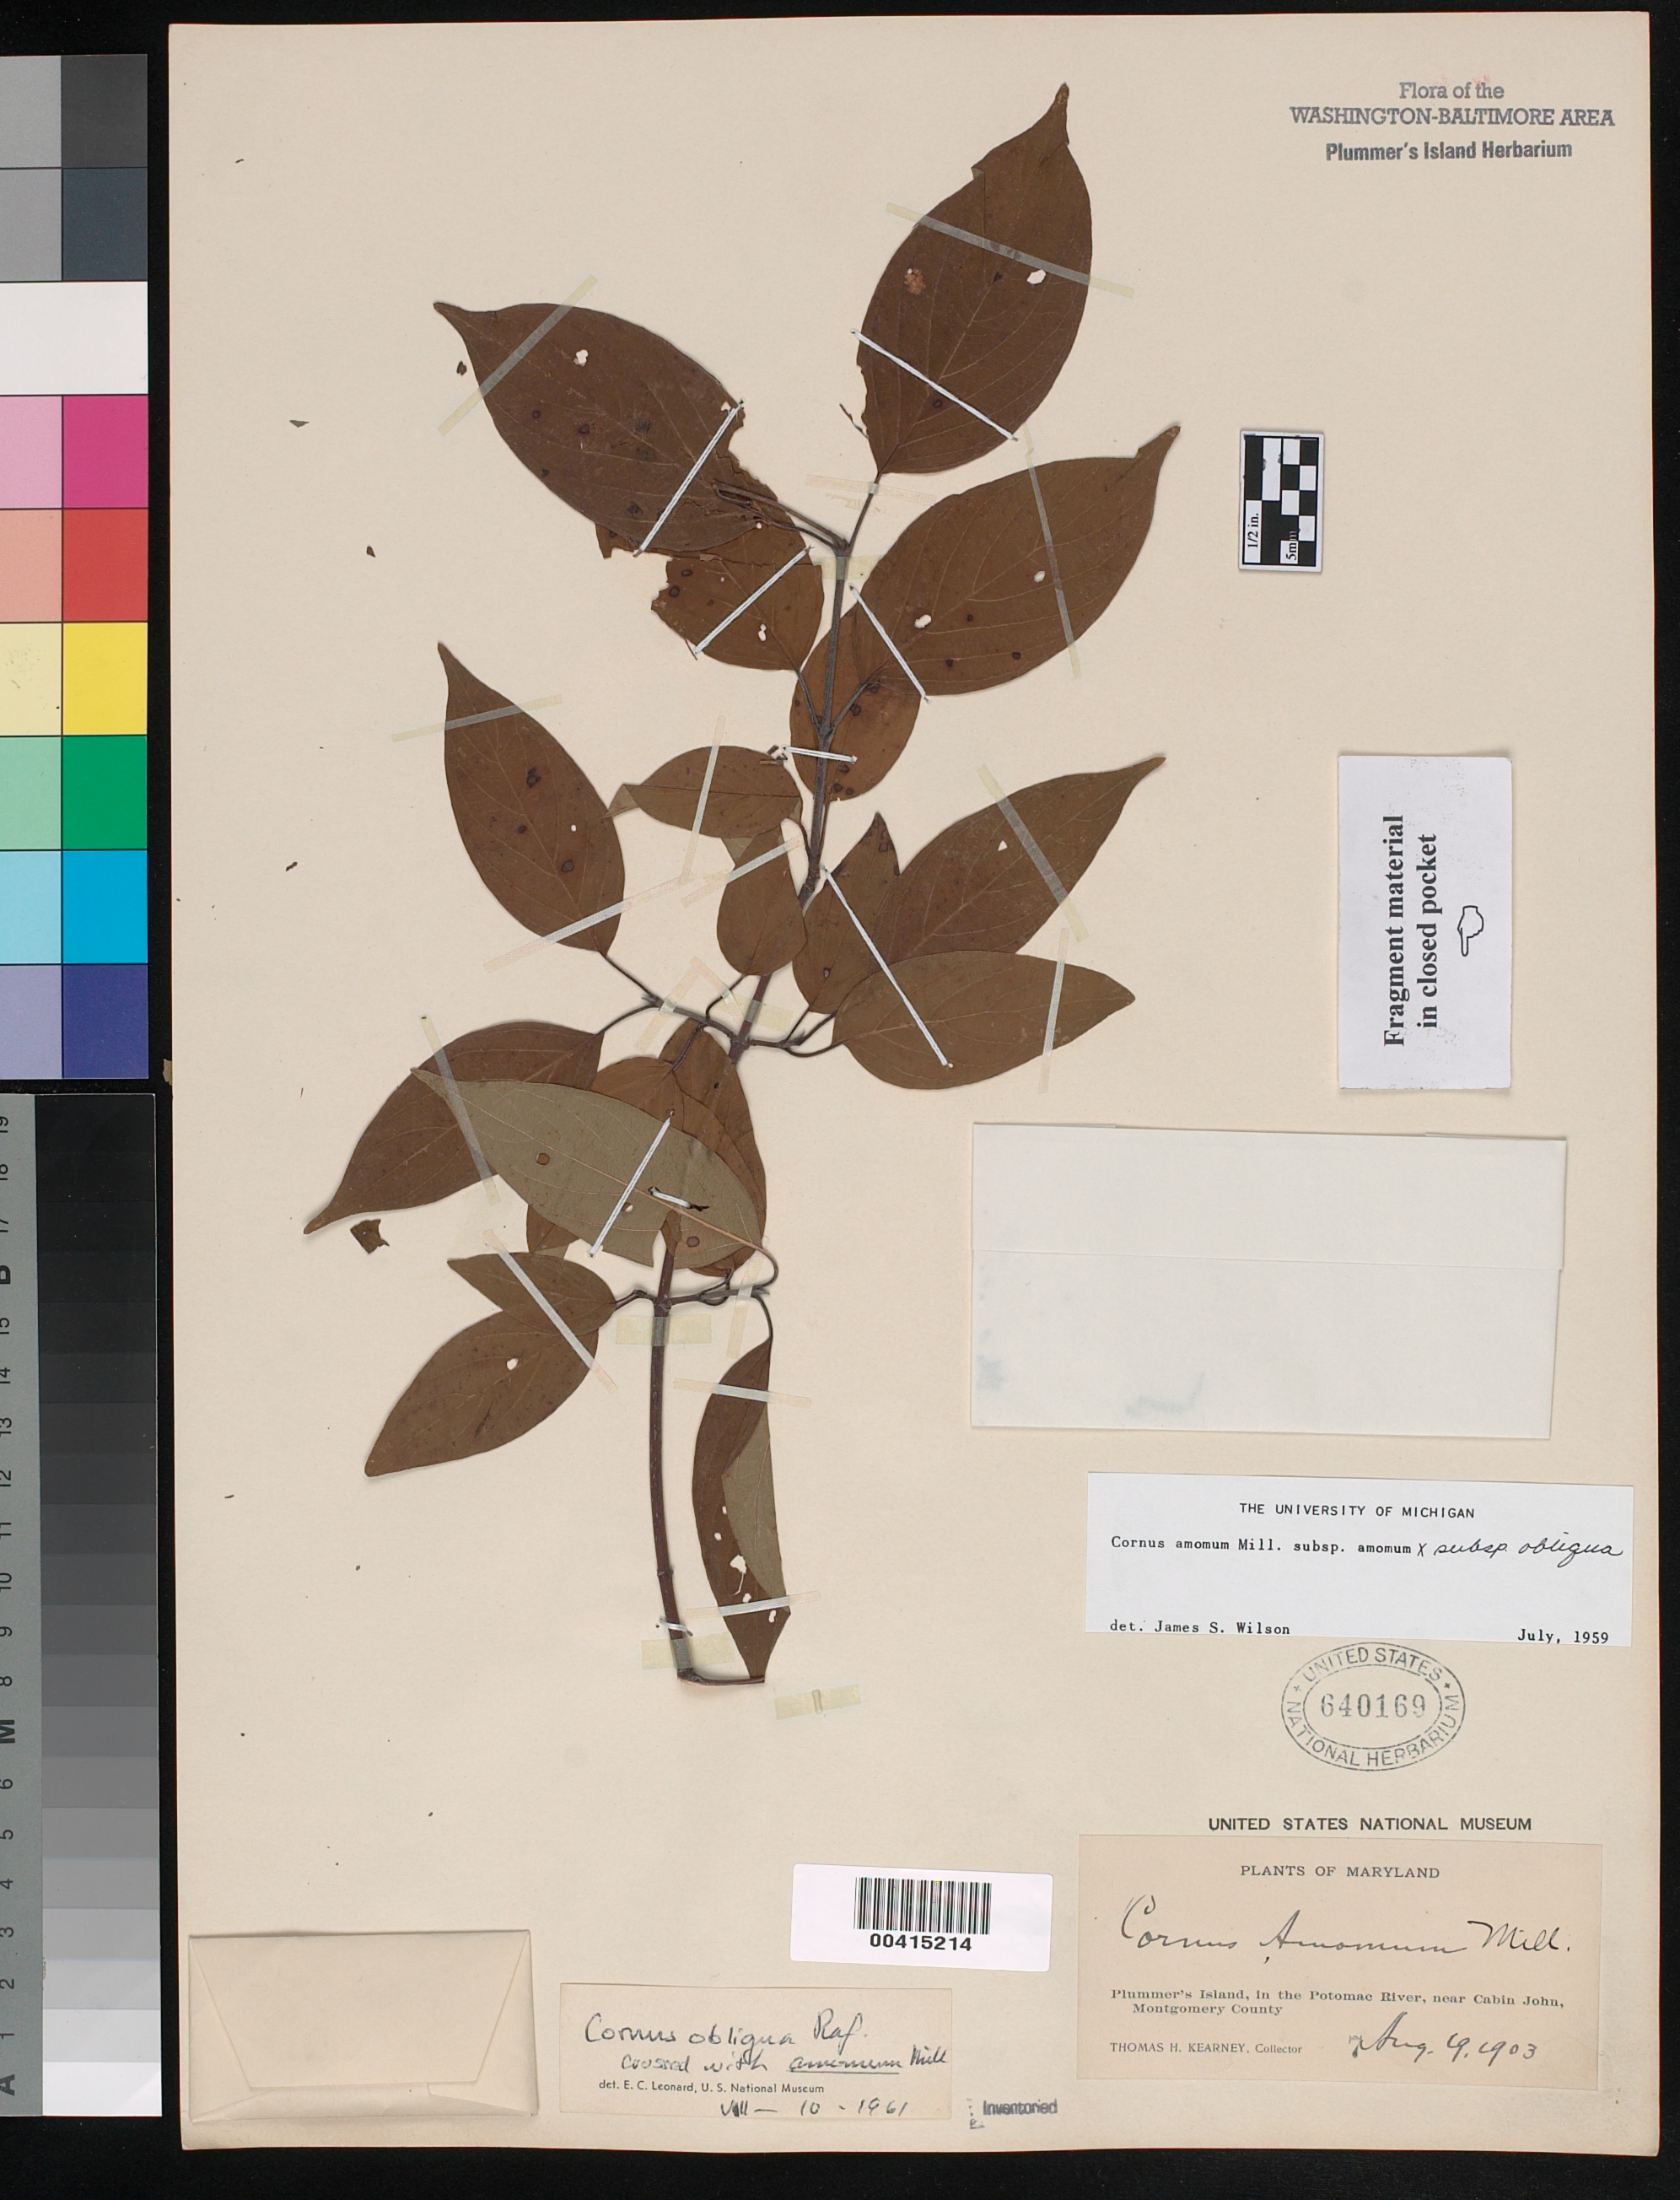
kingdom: Plantae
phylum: Tracheophyta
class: Magnoliopsida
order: Cornales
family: Cornaceae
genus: Cornus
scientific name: Cornus amomum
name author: Mill.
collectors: T. H. Kearney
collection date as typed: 19 Aug 1903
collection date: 1903-08-19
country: United States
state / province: Maryland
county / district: Montgomery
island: Plummers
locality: Plummer's Island C. & O. Canal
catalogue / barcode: US 640169